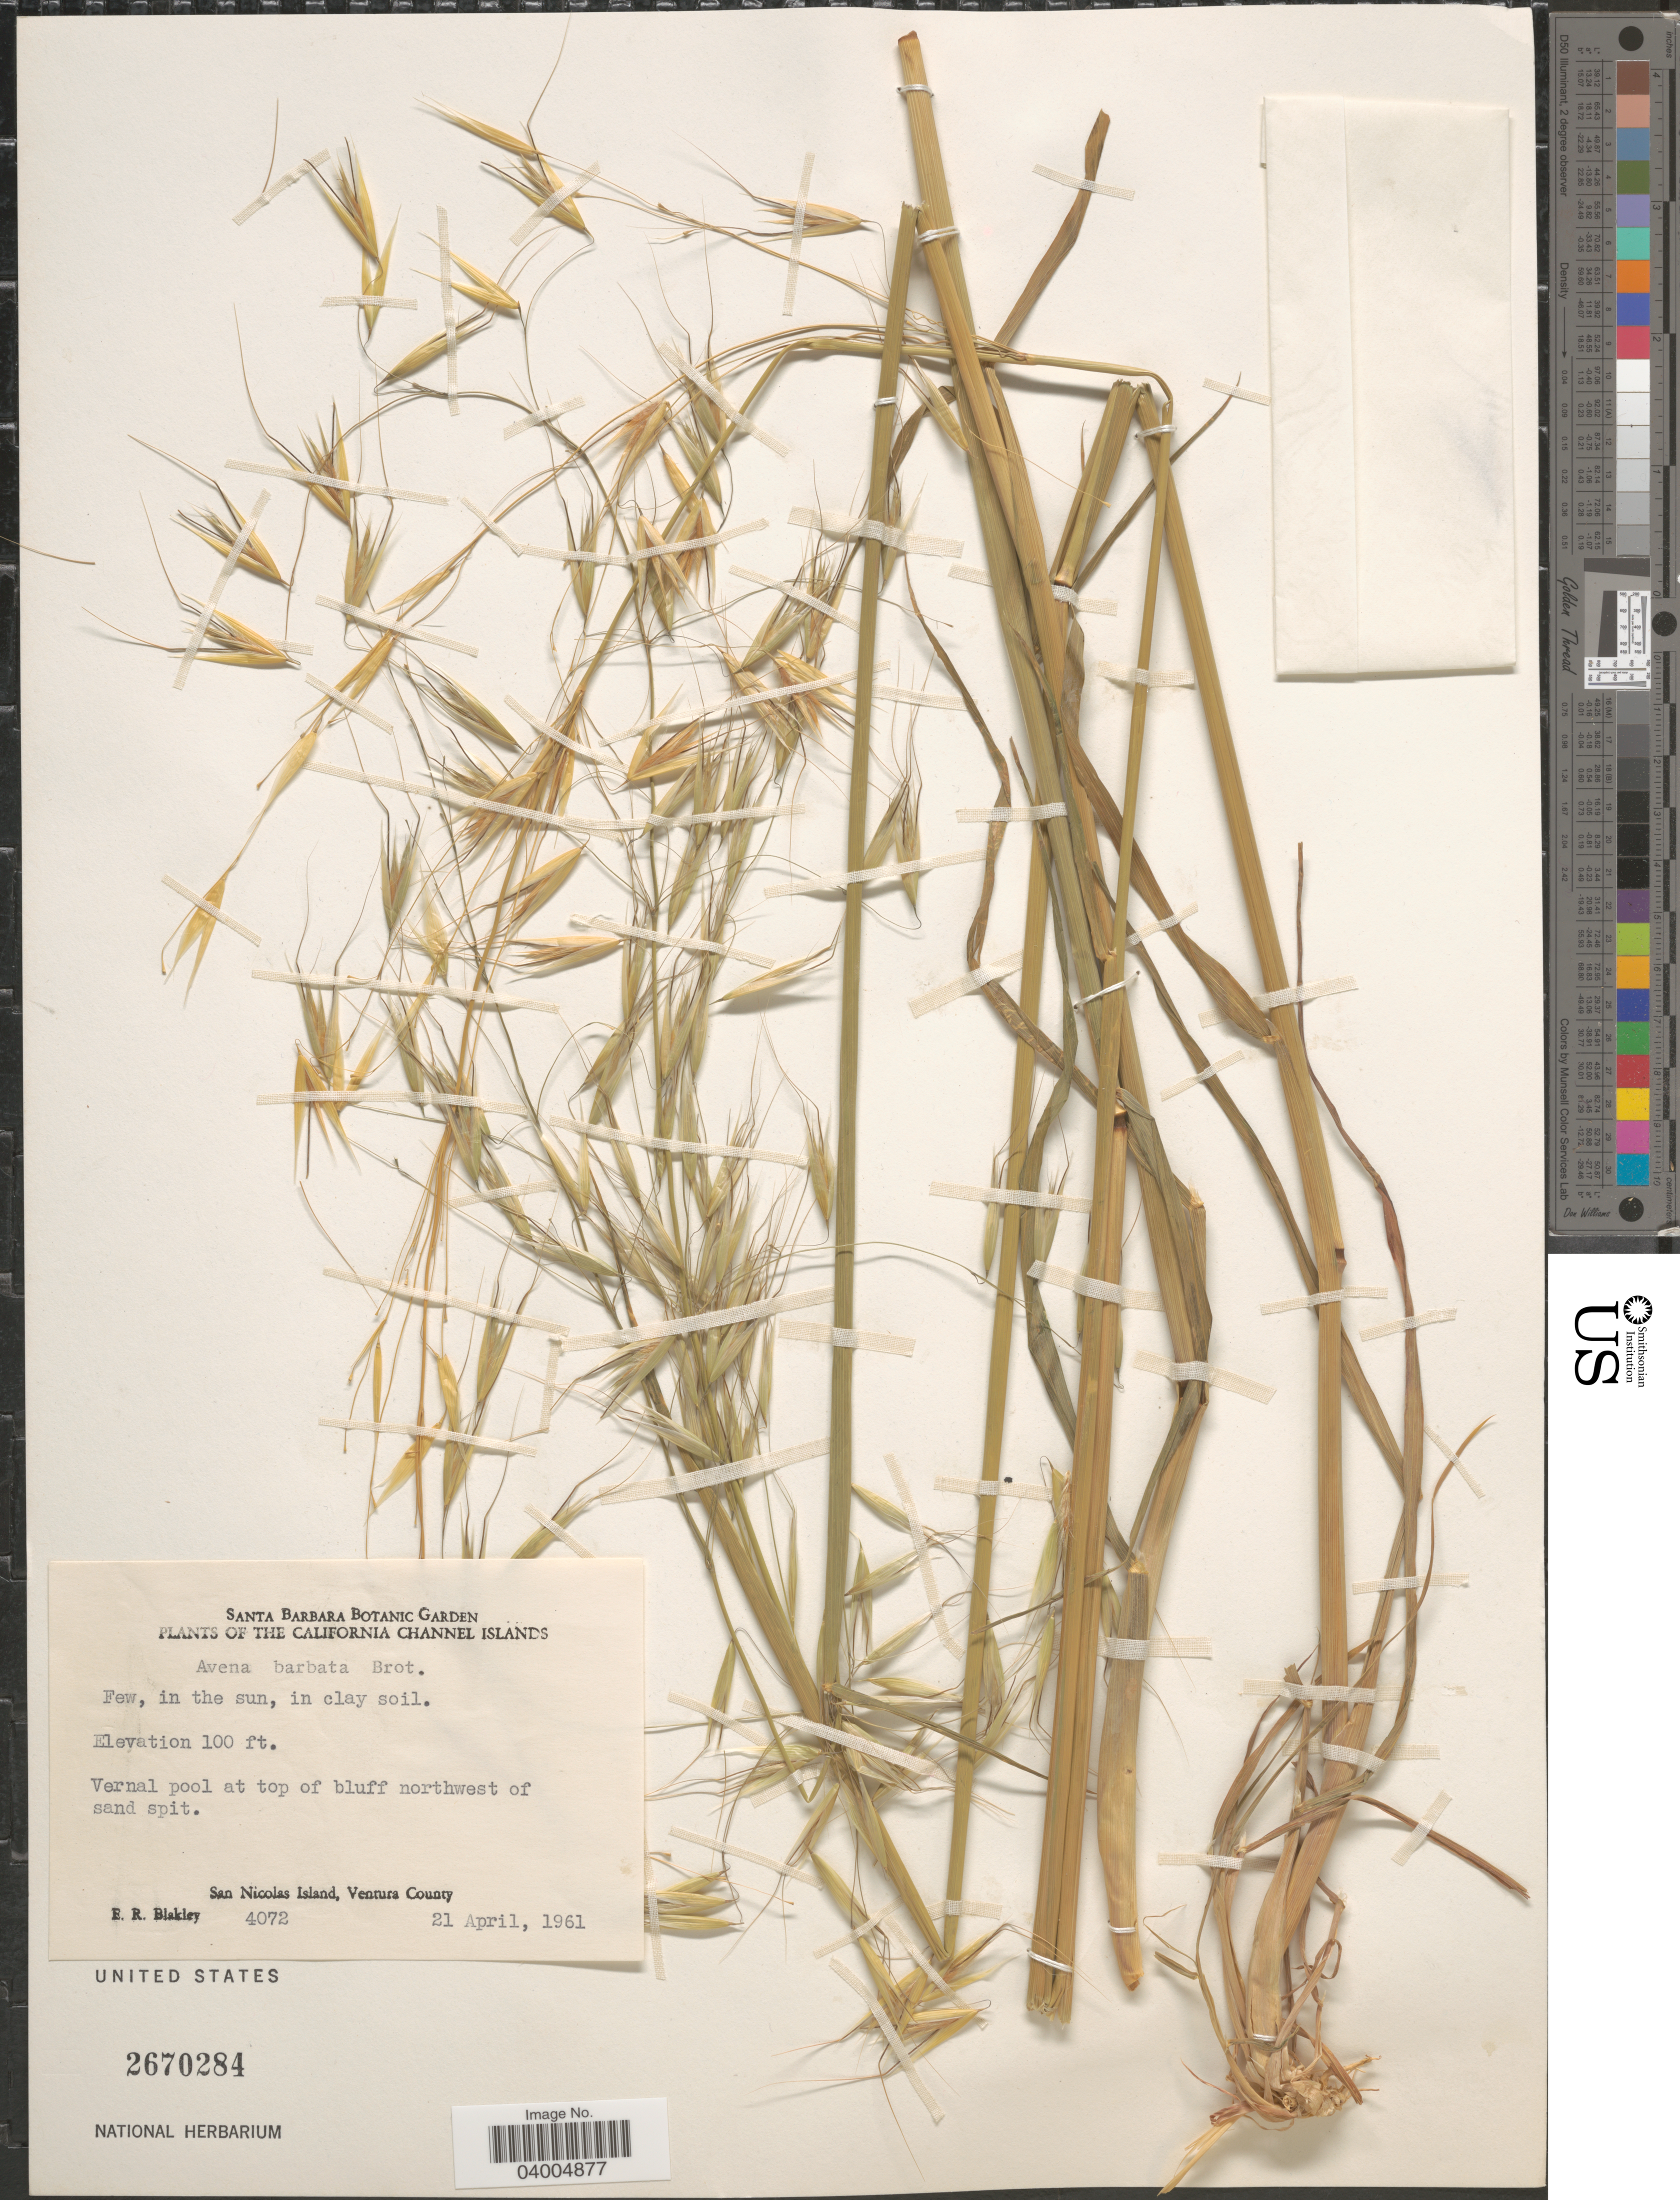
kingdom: Plantae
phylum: Tracheophyta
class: Liliopsida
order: Poales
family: Poaceae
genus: Avena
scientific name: Avena barbata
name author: Pott ex Link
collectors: E. R. Blakley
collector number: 4072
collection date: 1961-04-21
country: United States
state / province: California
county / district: Ventura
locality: The California Channel Islands. San Nicolas Island, Ventura County.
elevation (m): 30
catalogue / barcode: US 2670284